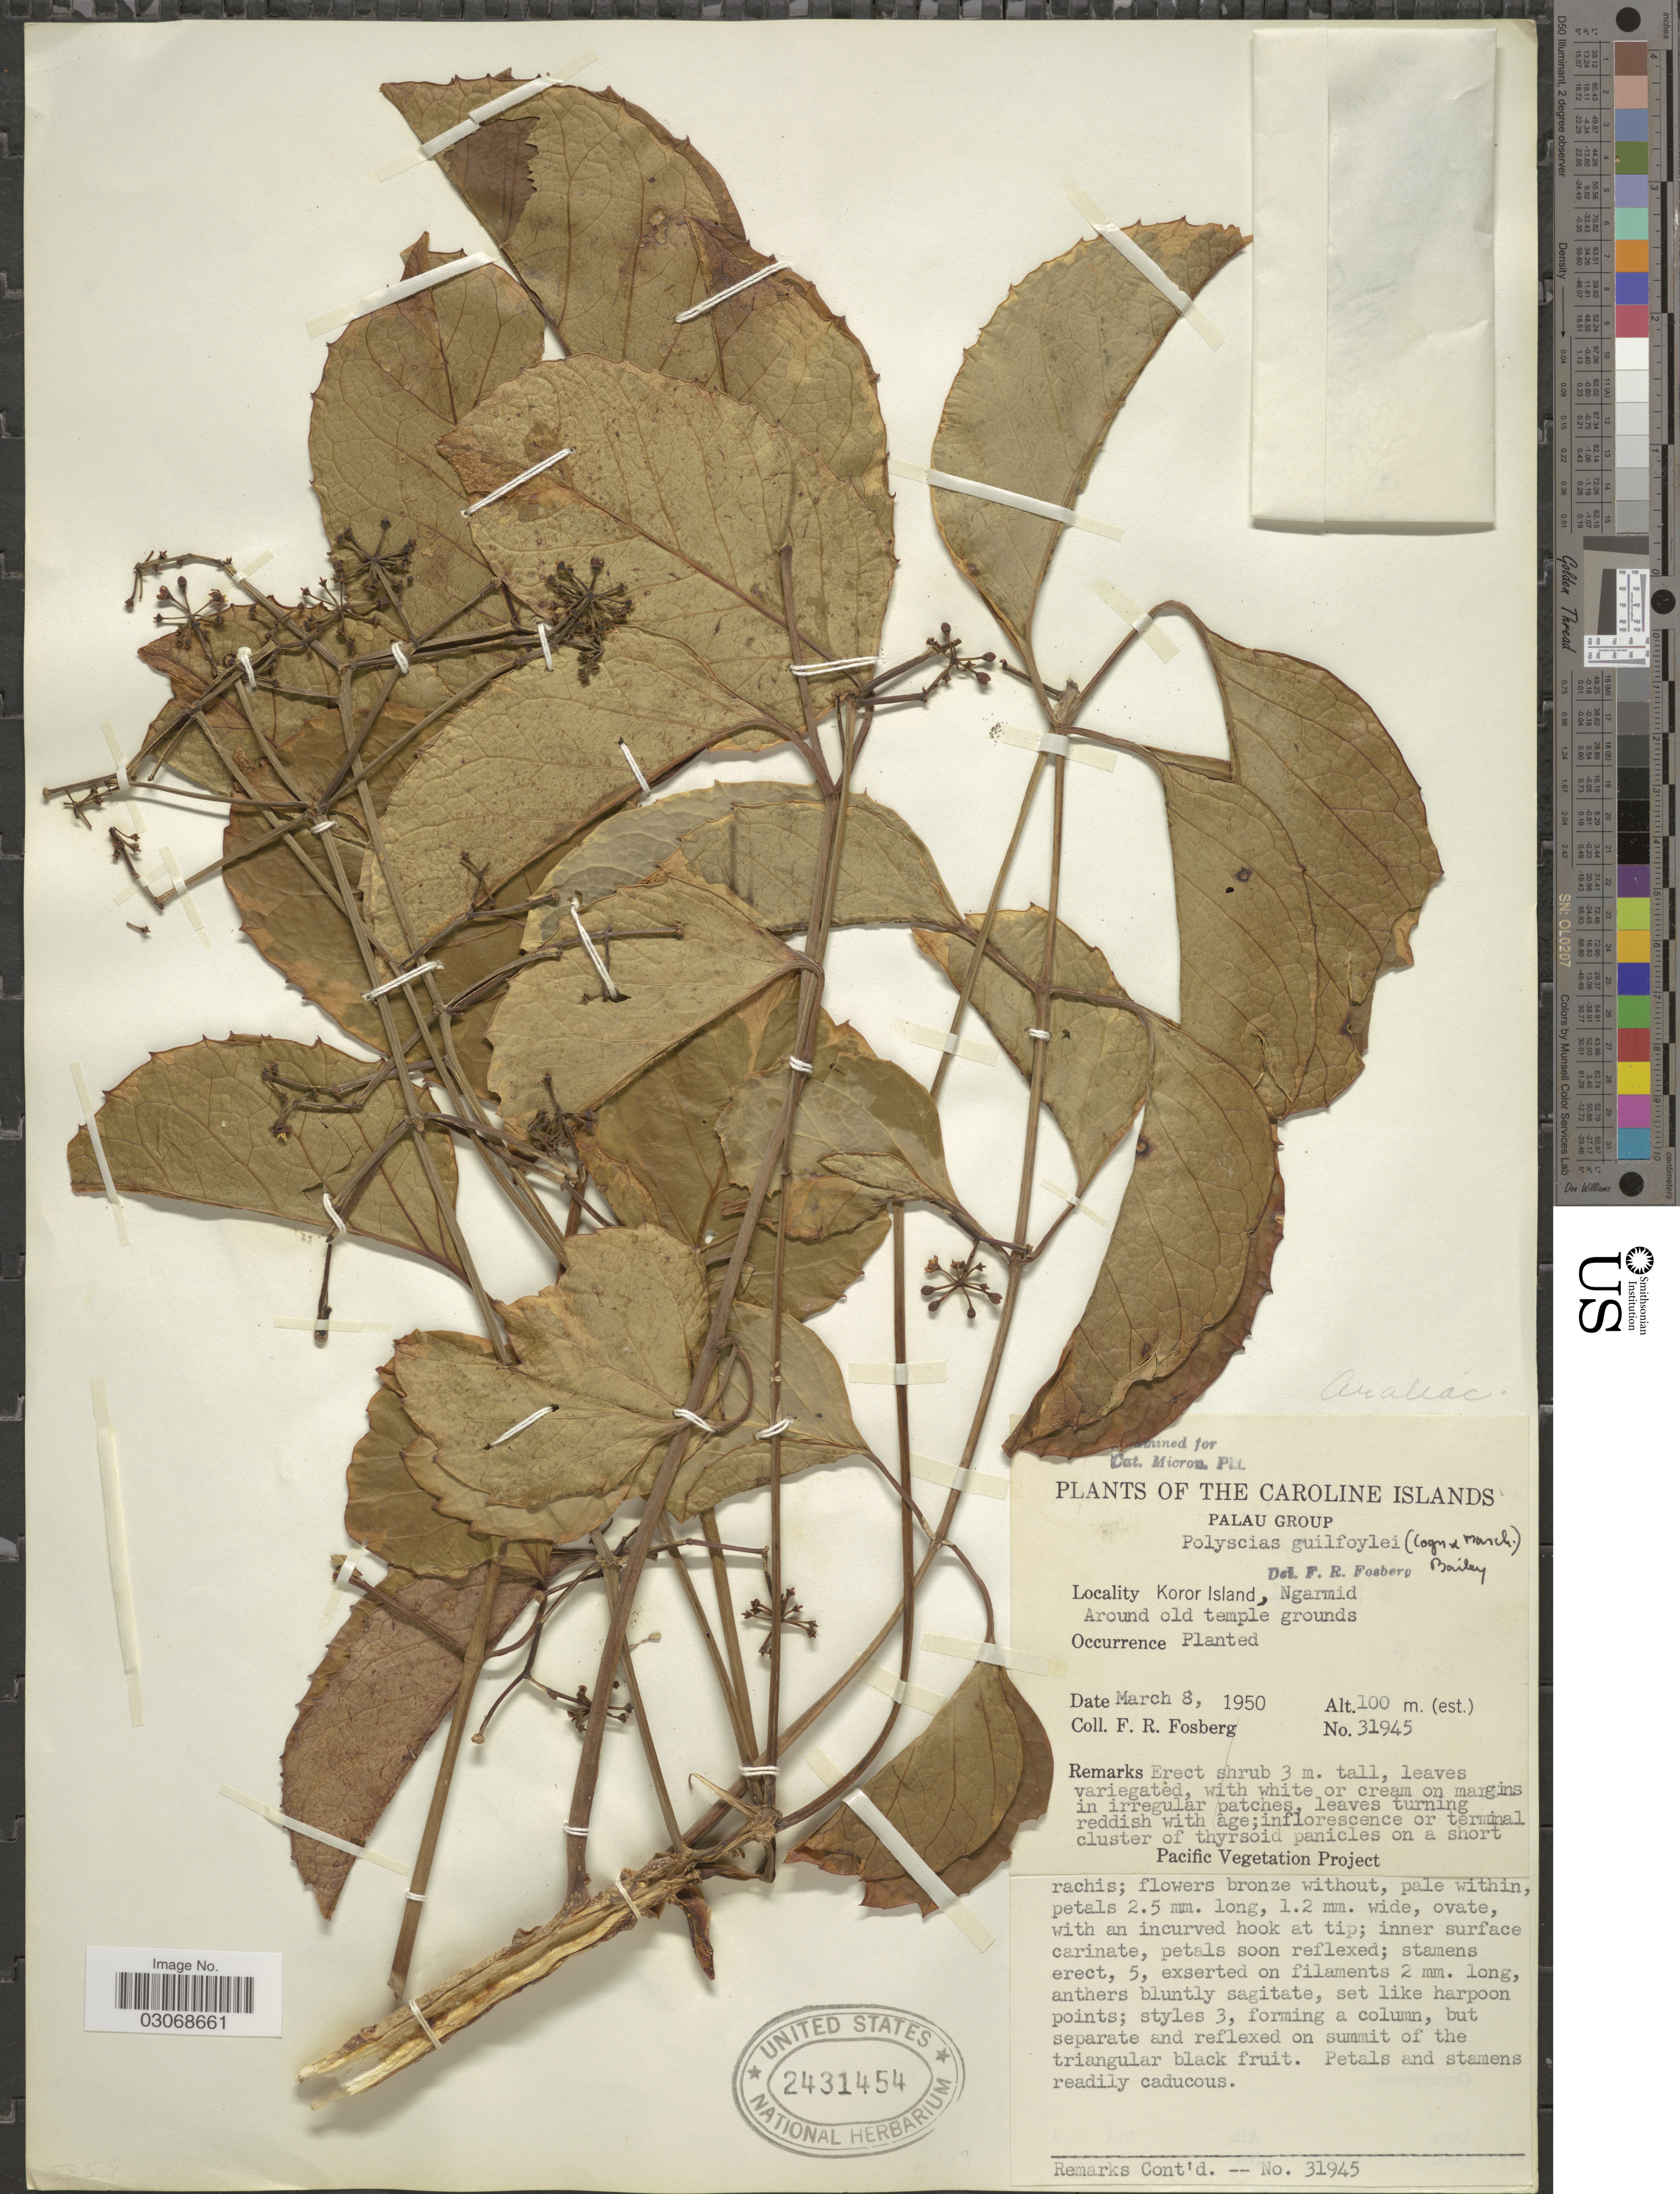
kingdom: Plantae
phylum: Tracheophyta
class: Magnoliopsida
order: Apiales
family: Araliaceae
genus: Polyscias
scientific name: Polyscias guilfoylei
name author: (W. Bull) L.H. Bailey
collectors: F. R. Fosberg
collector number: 31945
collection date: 1950-03-08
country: Palau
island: Oreor [Koror]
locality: The Caroline Islands, Palau Group, Koror Island, Ngarmid, Around old temple grounds.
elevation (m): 100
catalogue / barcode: US 2431454